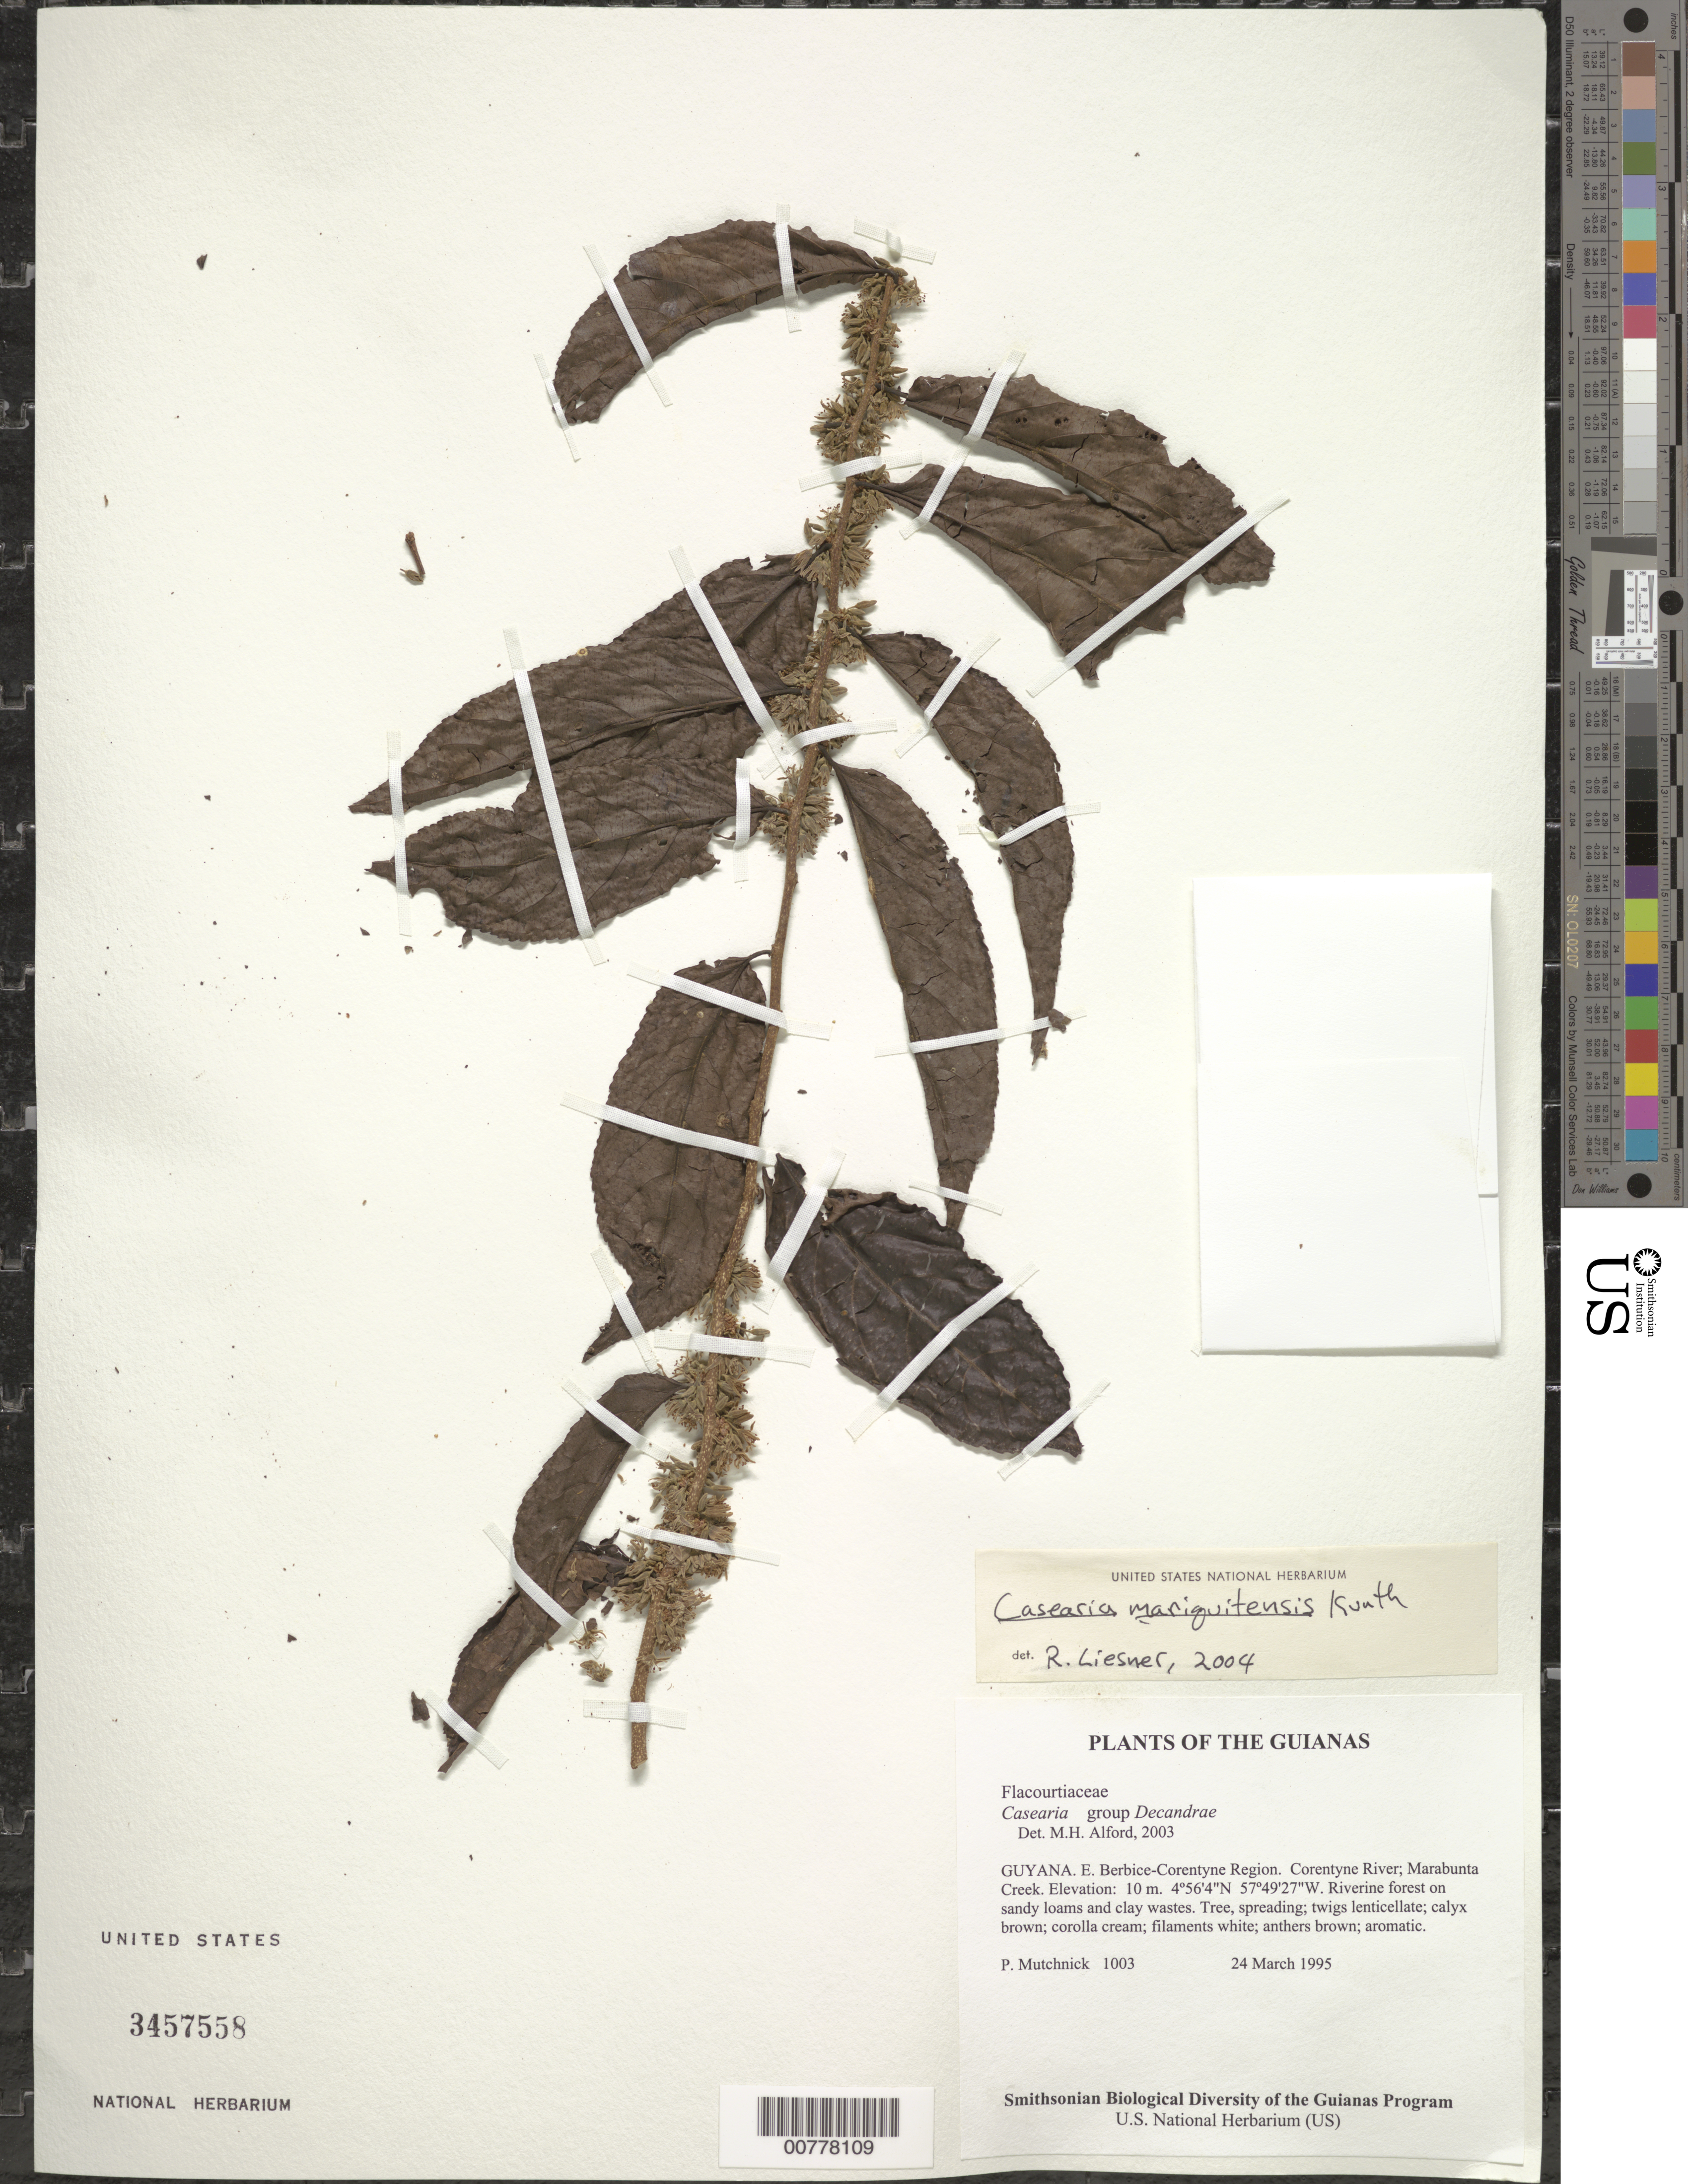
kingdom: Plantae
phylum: Tracheophyta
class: Magnoliopsida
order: Malpighiales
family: Salicaceae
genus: Casearia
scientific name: Casearia mariquitensis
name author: Kunth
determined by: Liesner, R. L.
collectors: P. Mutchnick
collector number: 1003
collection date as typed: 24 March 1995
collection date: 1995-03-24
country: Guyana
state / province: E. Berbice-Corentyne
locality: Corentyne River; Marabunta Creek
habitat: Riverine forest on sandy loams and clay wastes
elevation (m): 10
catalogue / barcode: US 3457558